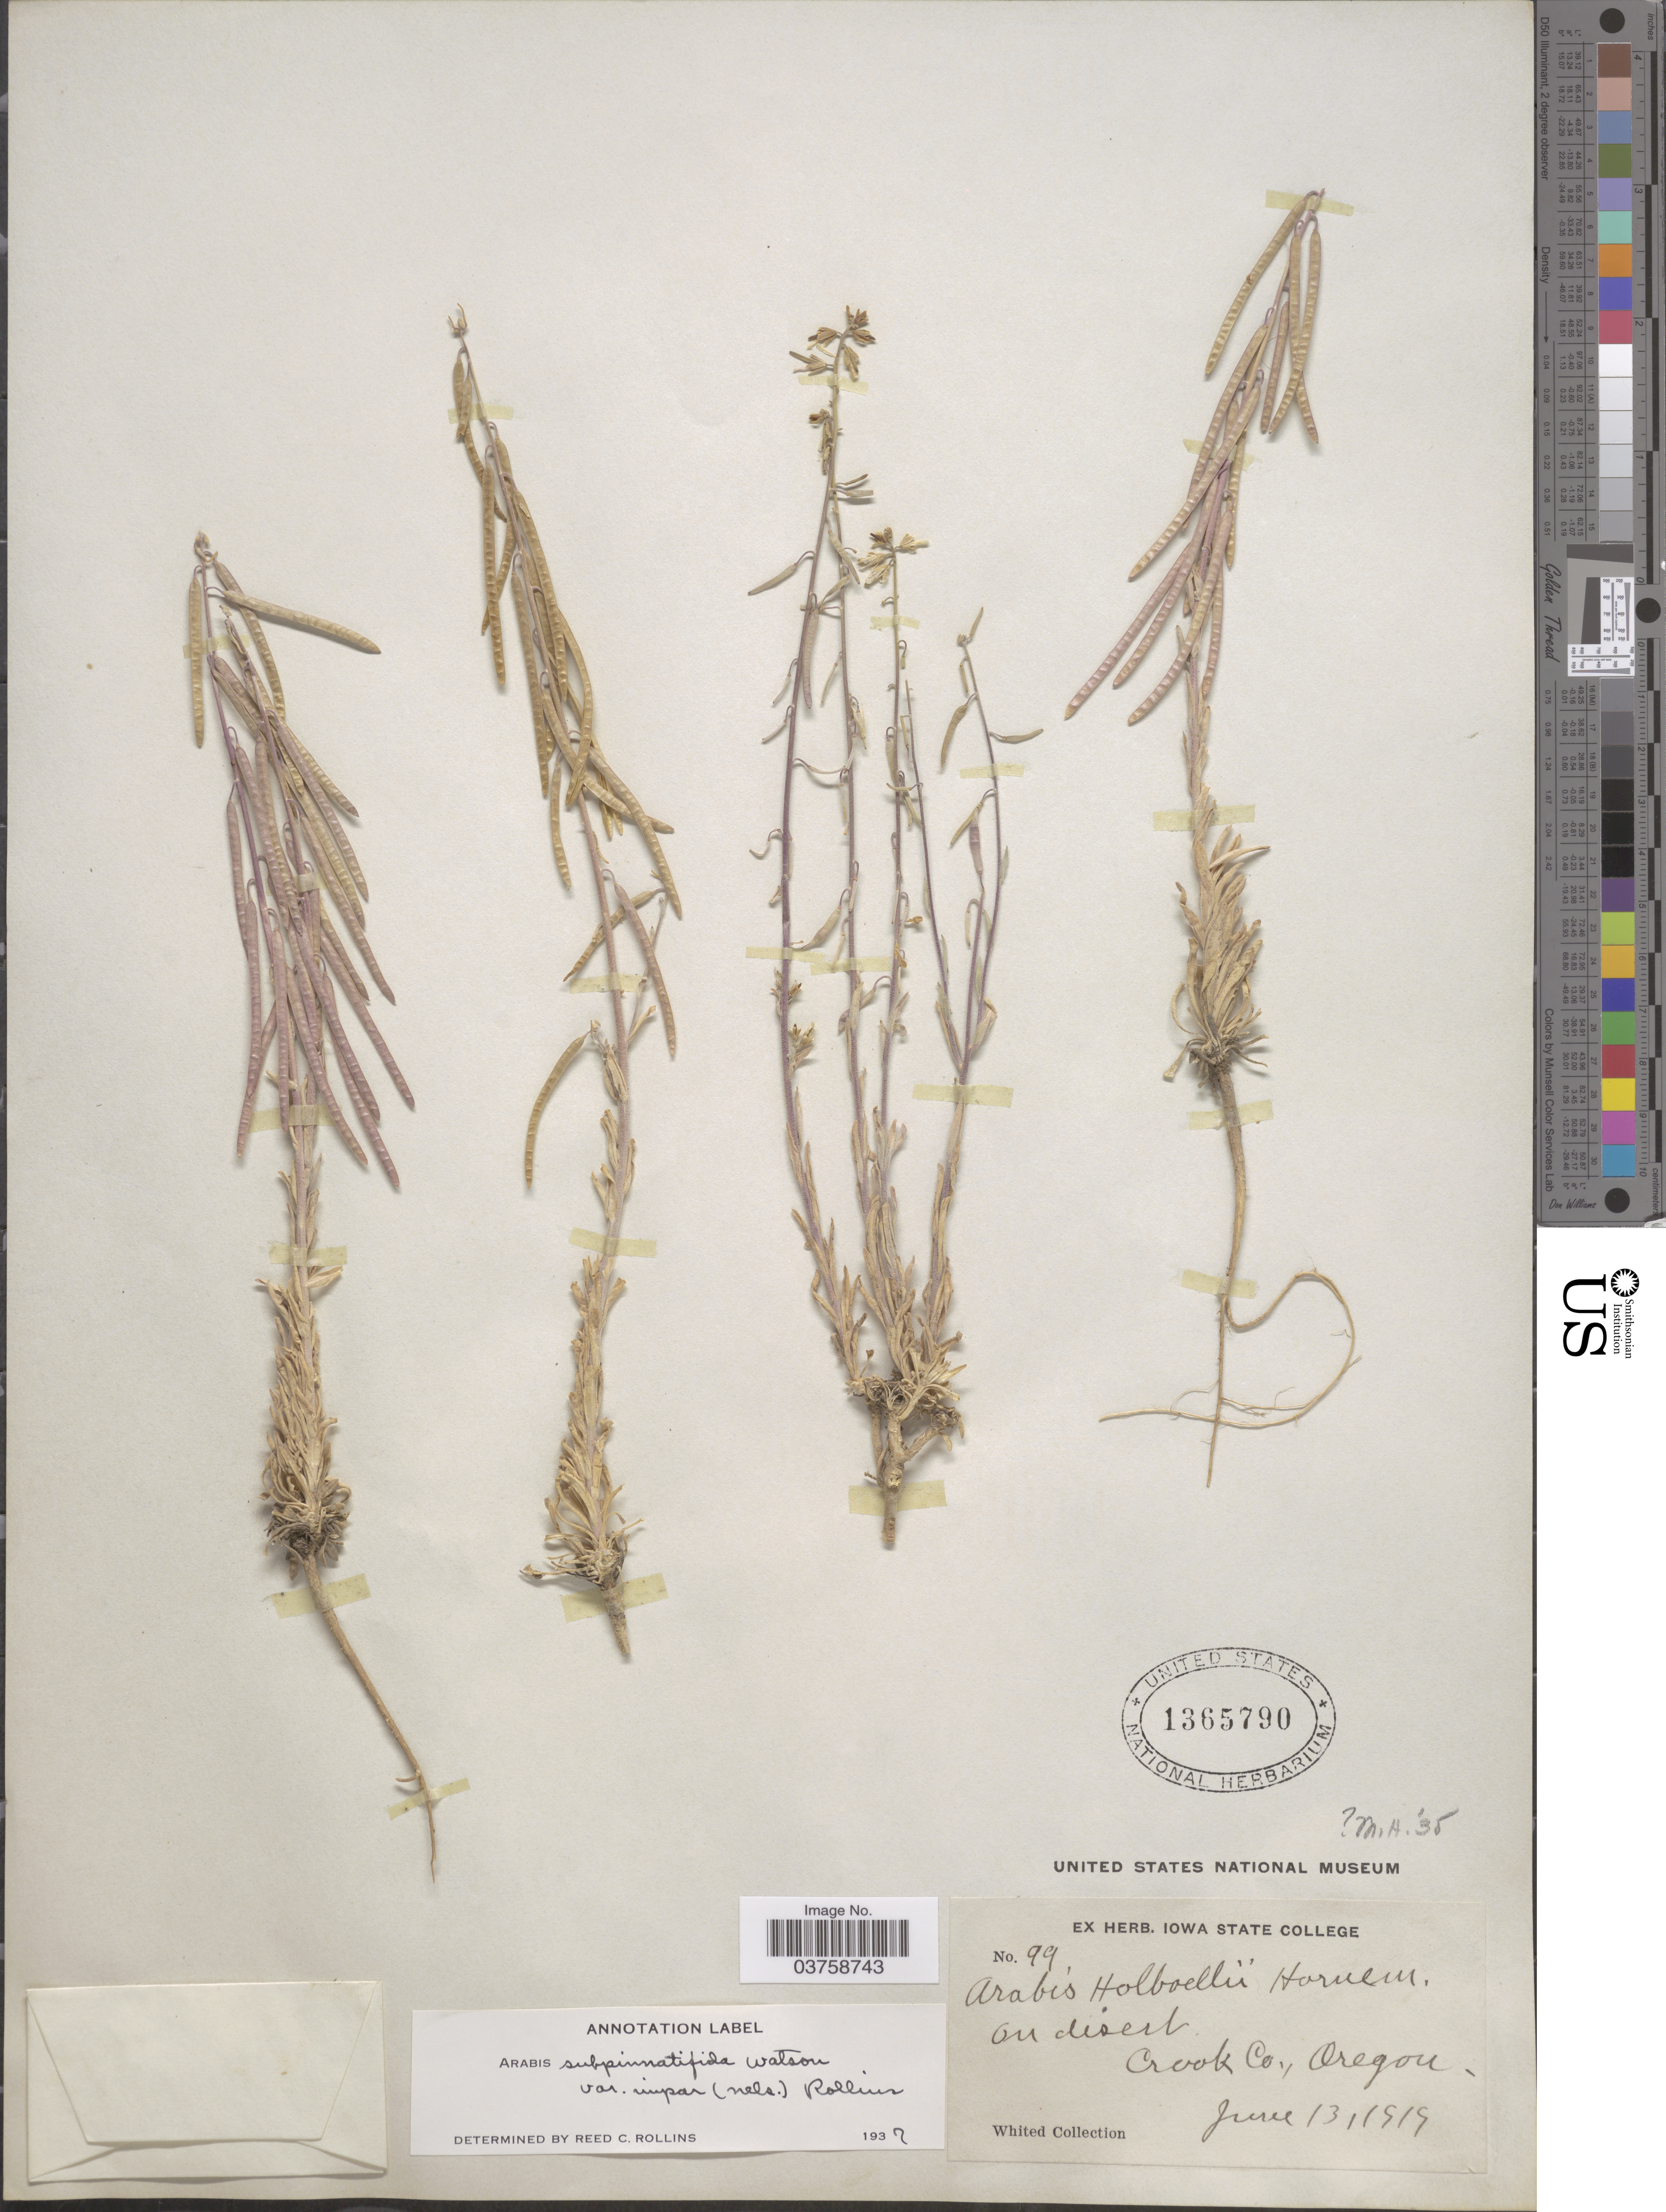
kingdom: Plantae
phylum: Tracheophyta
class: Magnoliopsida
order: Brassicales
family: Brassicaceae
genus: Arabis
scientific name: Arabis puberula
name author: Nutt.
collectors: Whited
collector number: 99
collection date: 1919-06-13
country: United States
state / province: Oregon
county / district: Crook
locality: On desert Crook Co.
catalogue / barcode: US 1365790